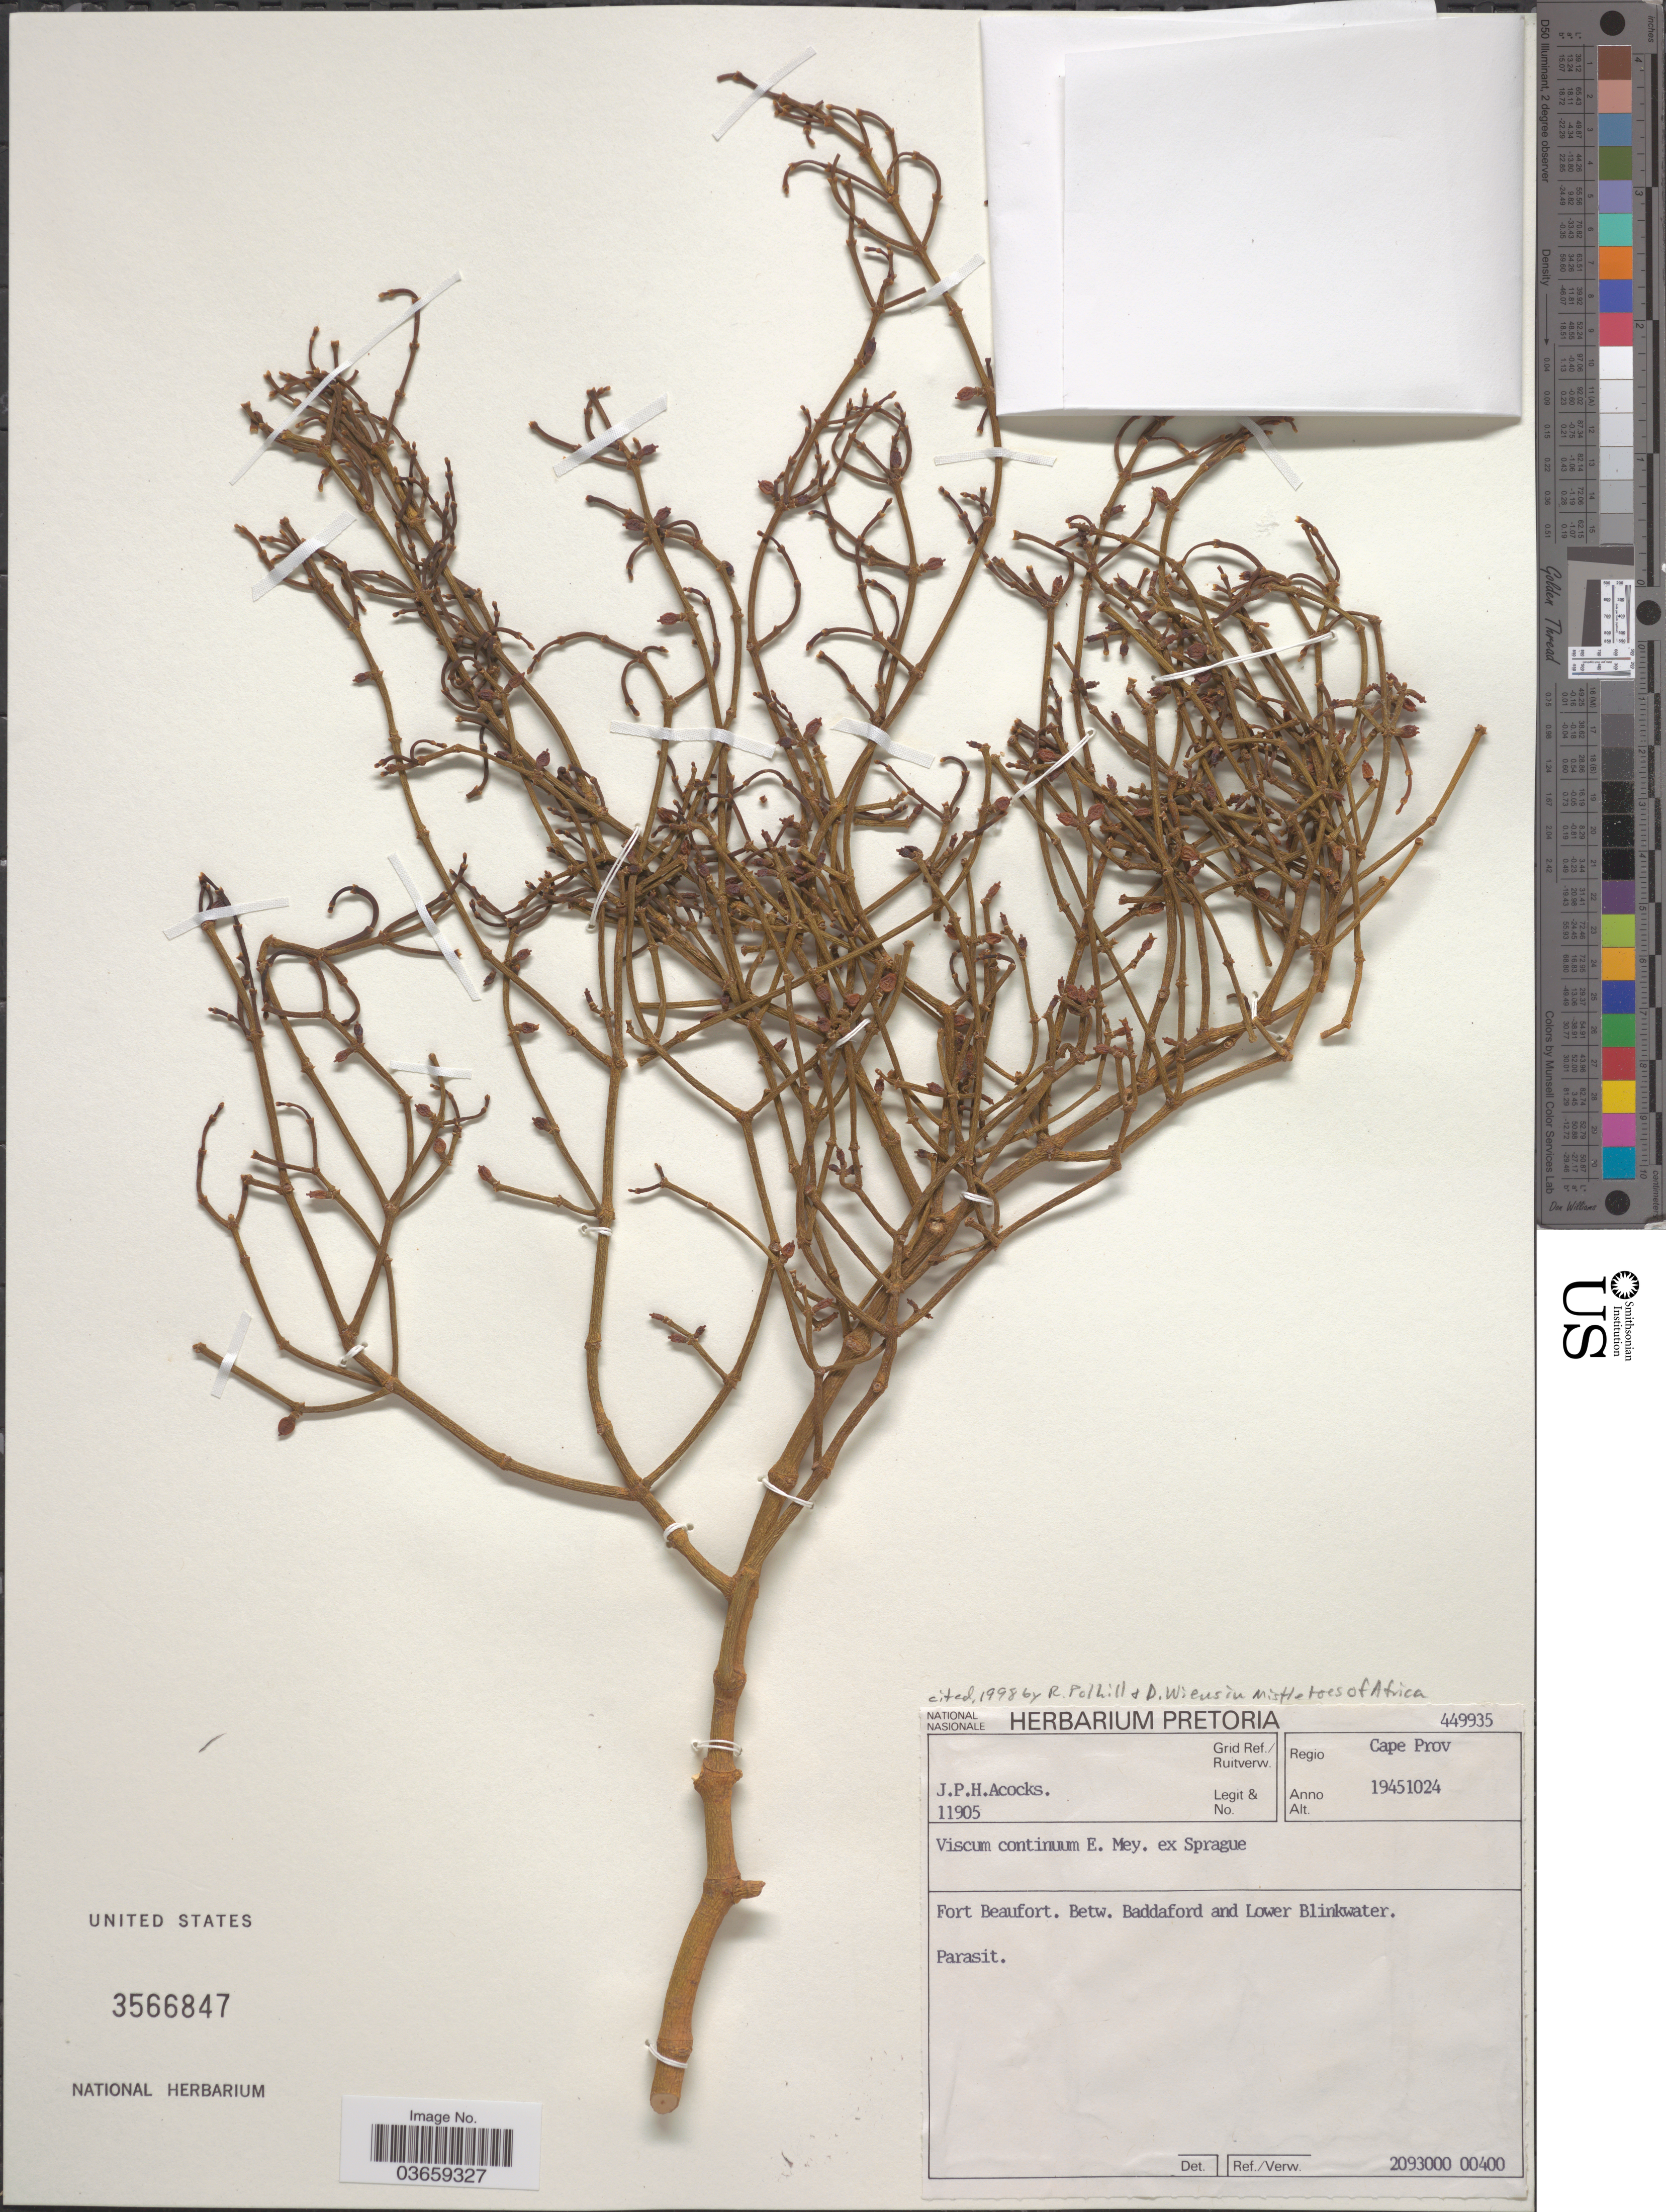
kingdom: Plantae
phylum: Tracheophyta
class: Magnoliopsida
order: Santalales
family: Viscaceae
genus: Viscum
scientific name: Viscum continuum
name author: E. Mey. ex Sprague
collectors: J. P. Acocks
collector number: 11905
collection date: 1945-10-24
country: South Africa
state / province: Eastern Cape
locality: Regio Cape Prov. Fort Beaufort. Betw. Baddaford and Lower Blinkwater.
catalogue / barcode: US 3566847